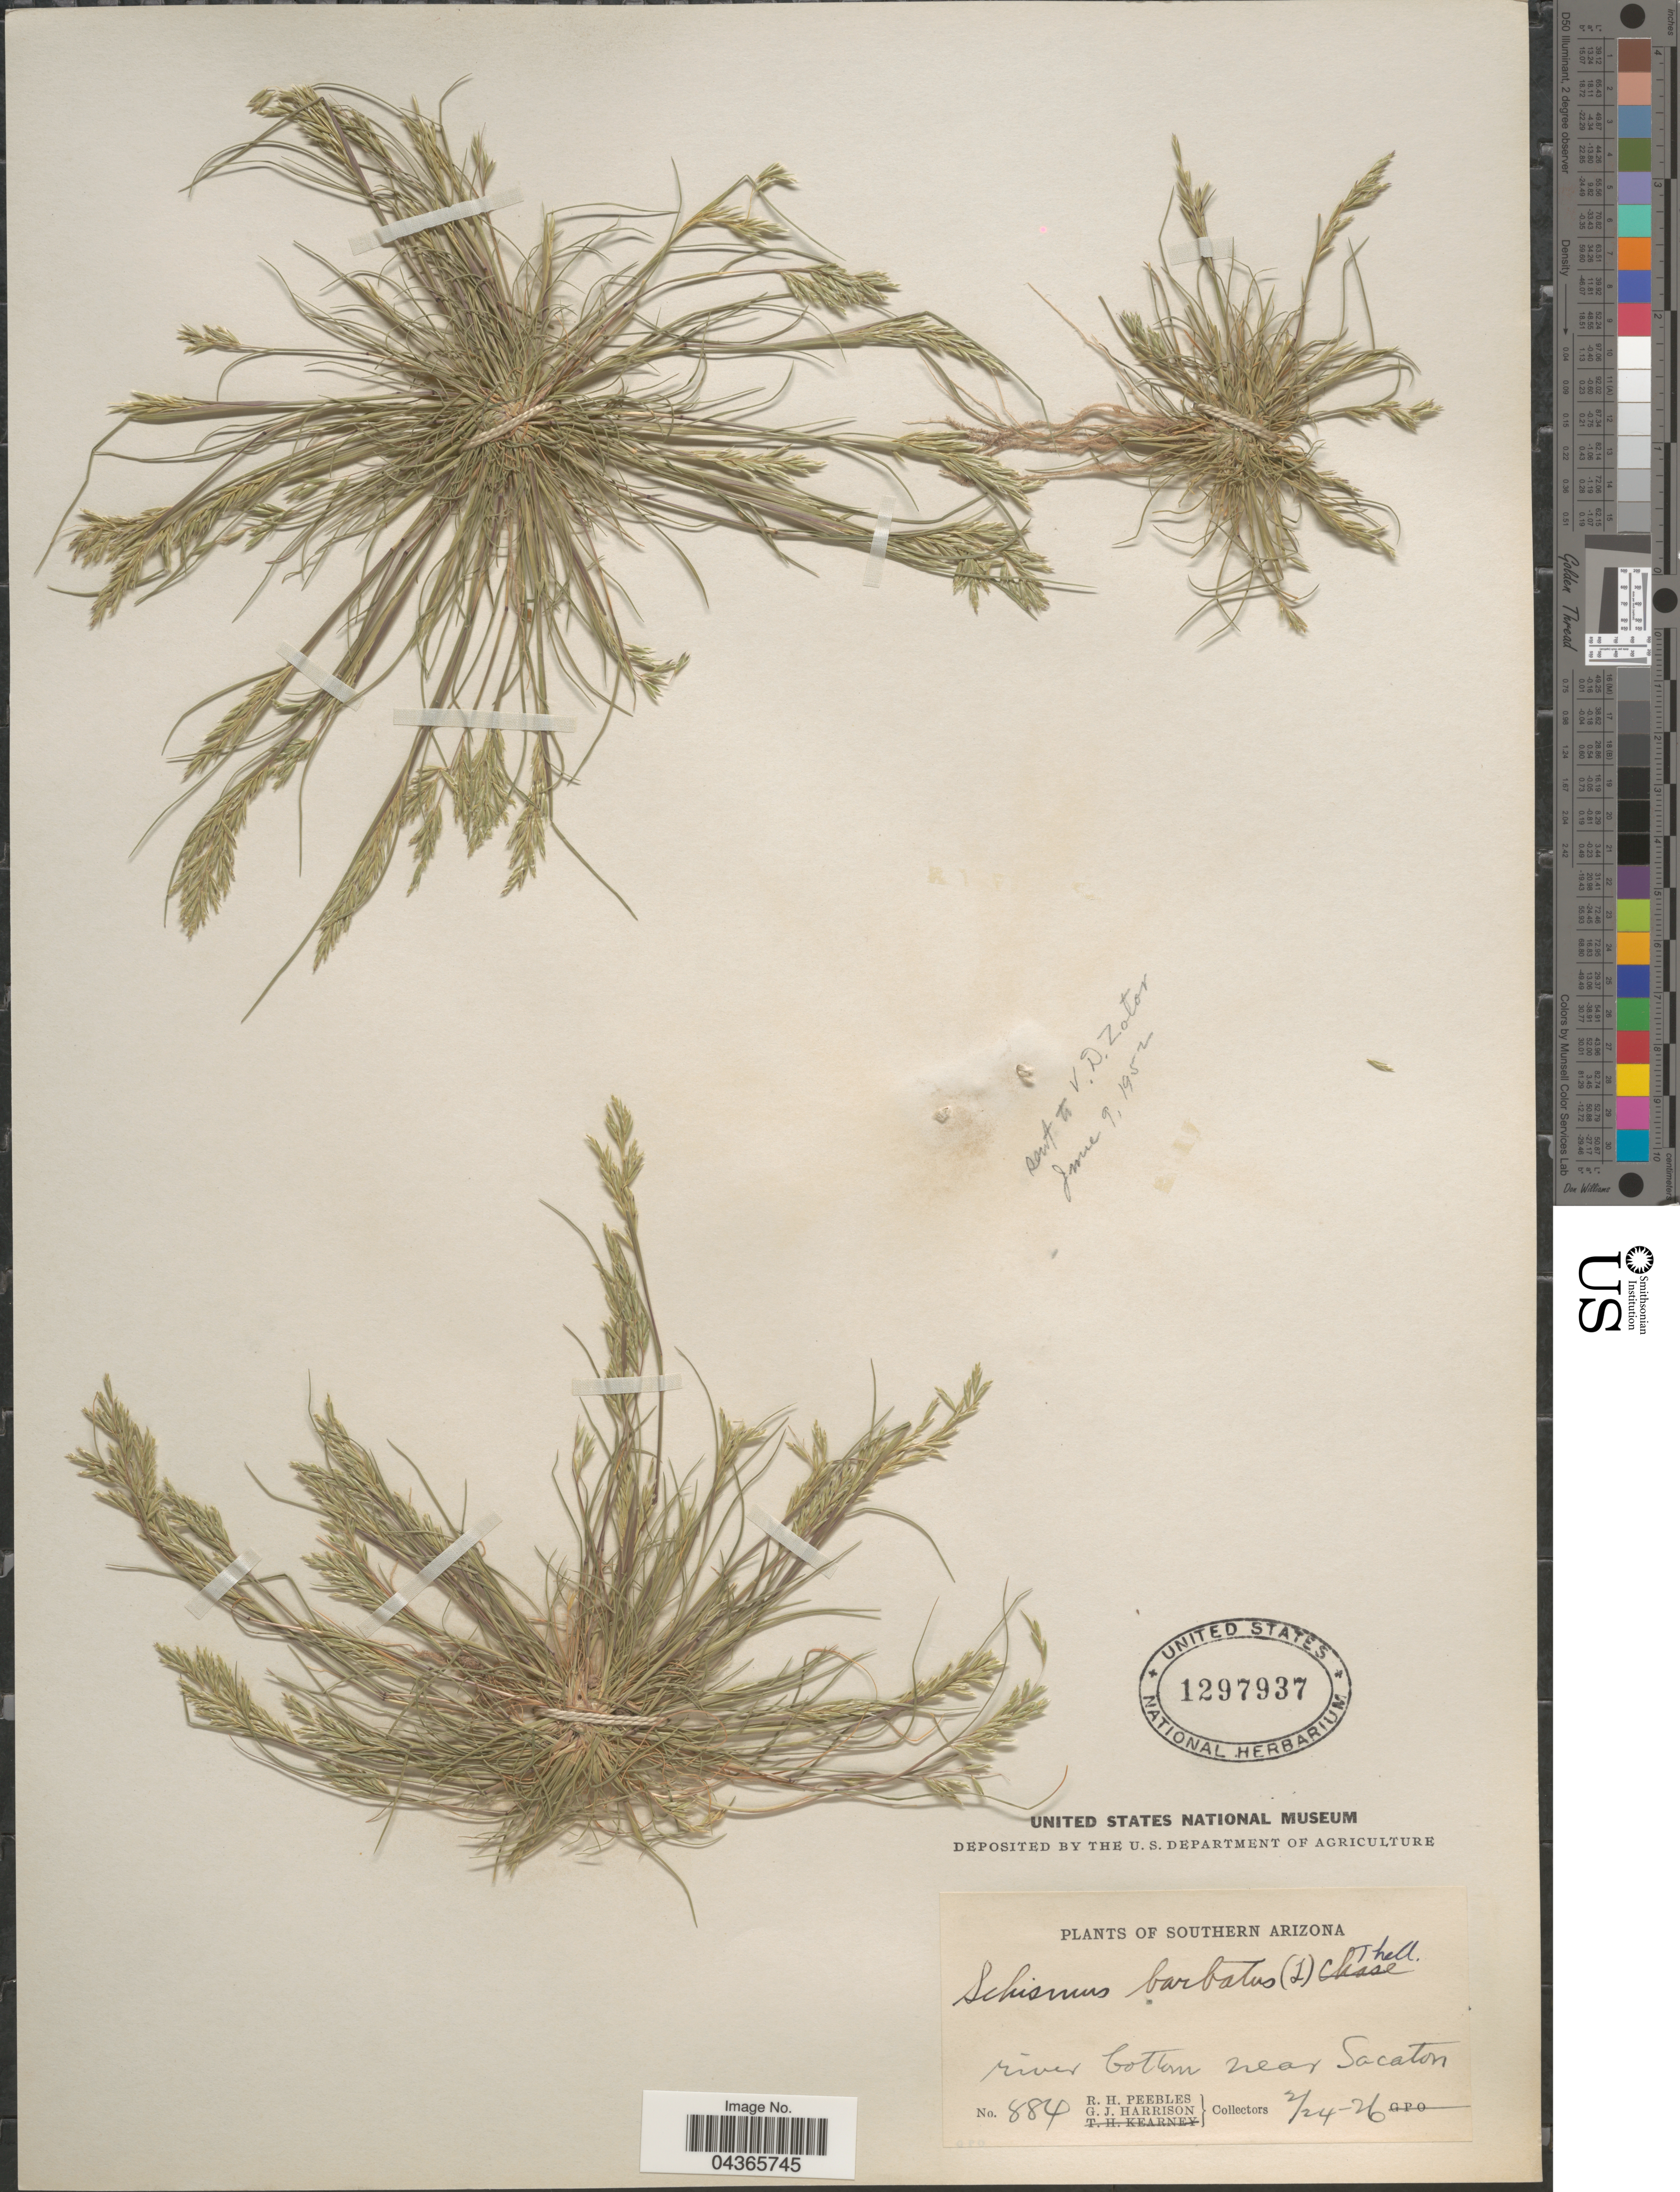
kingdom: Plantae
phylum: Tracheophyta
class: Liliopsida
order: Poales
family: Poaceae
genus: Schismus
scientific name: Schismus barbatus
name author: (L.) Thell.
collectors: R. H. Peebles & G. J. Harrison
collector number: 884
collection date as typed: Transcribed d/m/y: 24/2/26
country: United States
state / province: Arizona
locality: Southern Arizona. River bottom near Sacaton.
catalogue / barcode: US 1297937